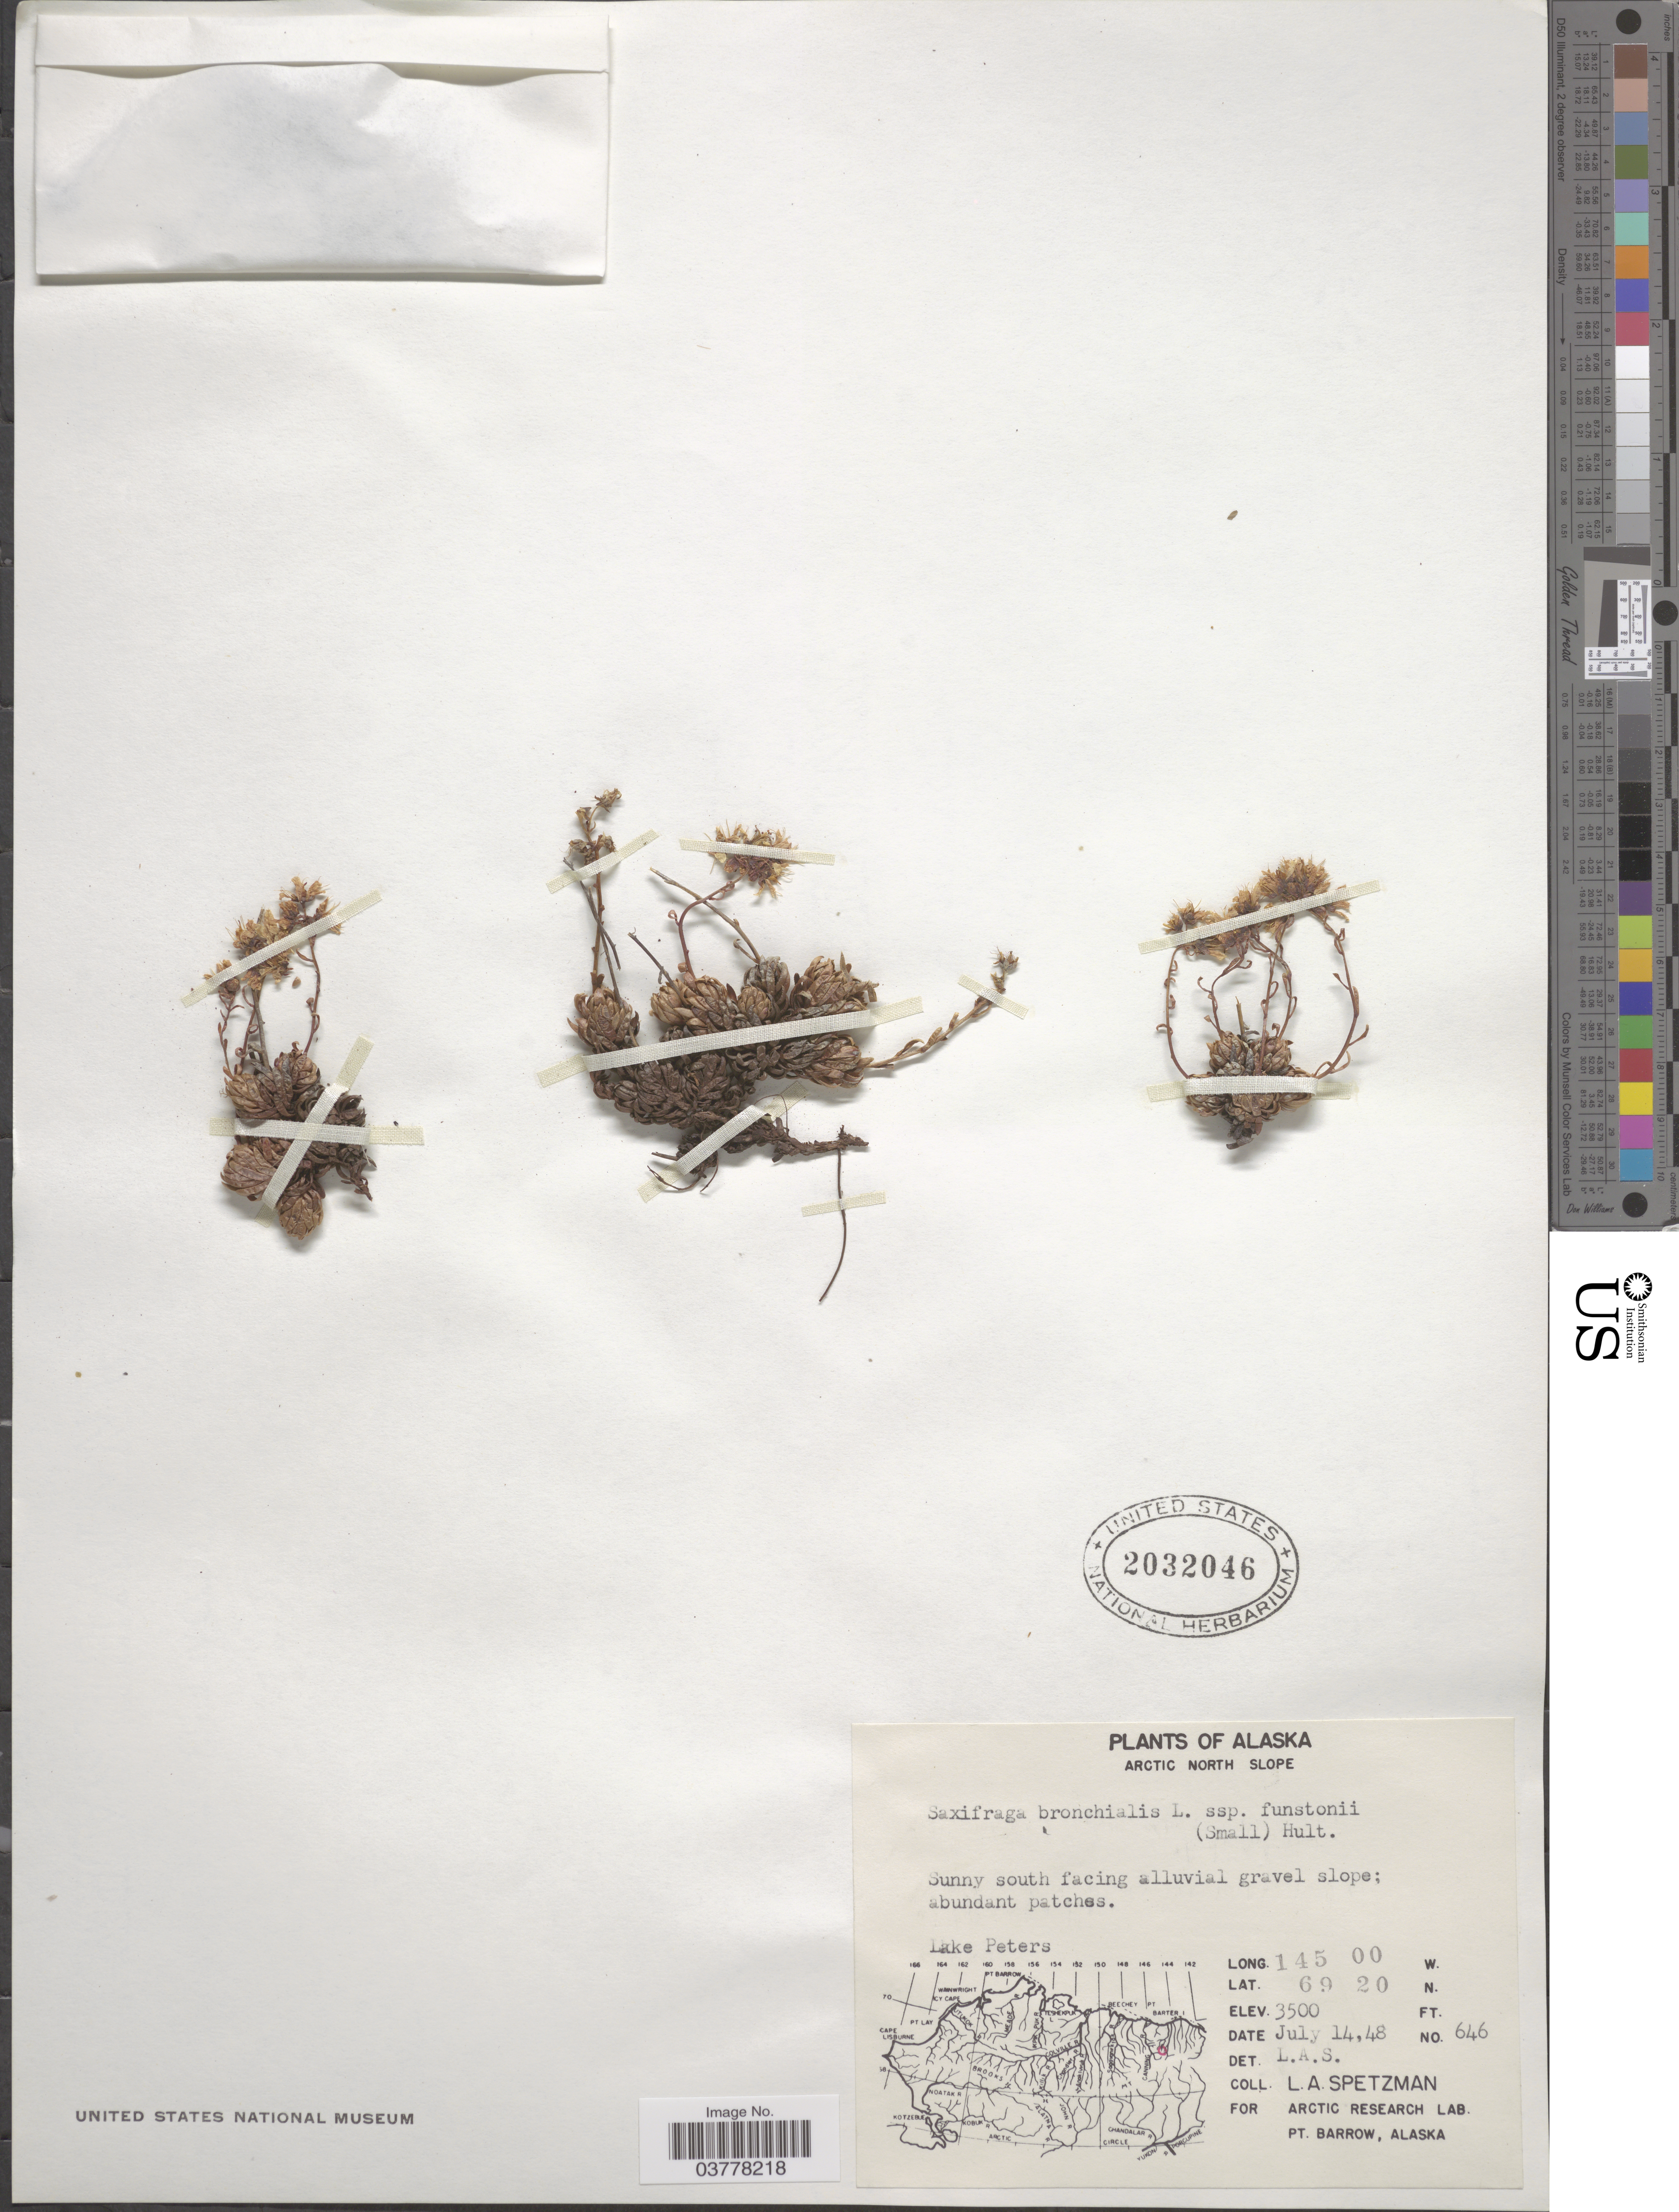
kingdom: Plantae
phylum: Tracheophyta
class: Magnoliopsida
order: Saxifragales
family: Saxifragaceae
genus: Saxifraga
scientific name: Saxifraga bronchialis subsp. funstonii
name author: (Small) Hultén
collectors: L. Spetzman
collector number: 646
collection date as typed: Transcribed d/m/y: 14/7/48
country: United States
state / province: Alaska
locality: Arctic North Slope. Sunny south facing alluvial gravel slope. Lake Peters.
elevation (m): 1067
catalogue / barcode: US 2032046